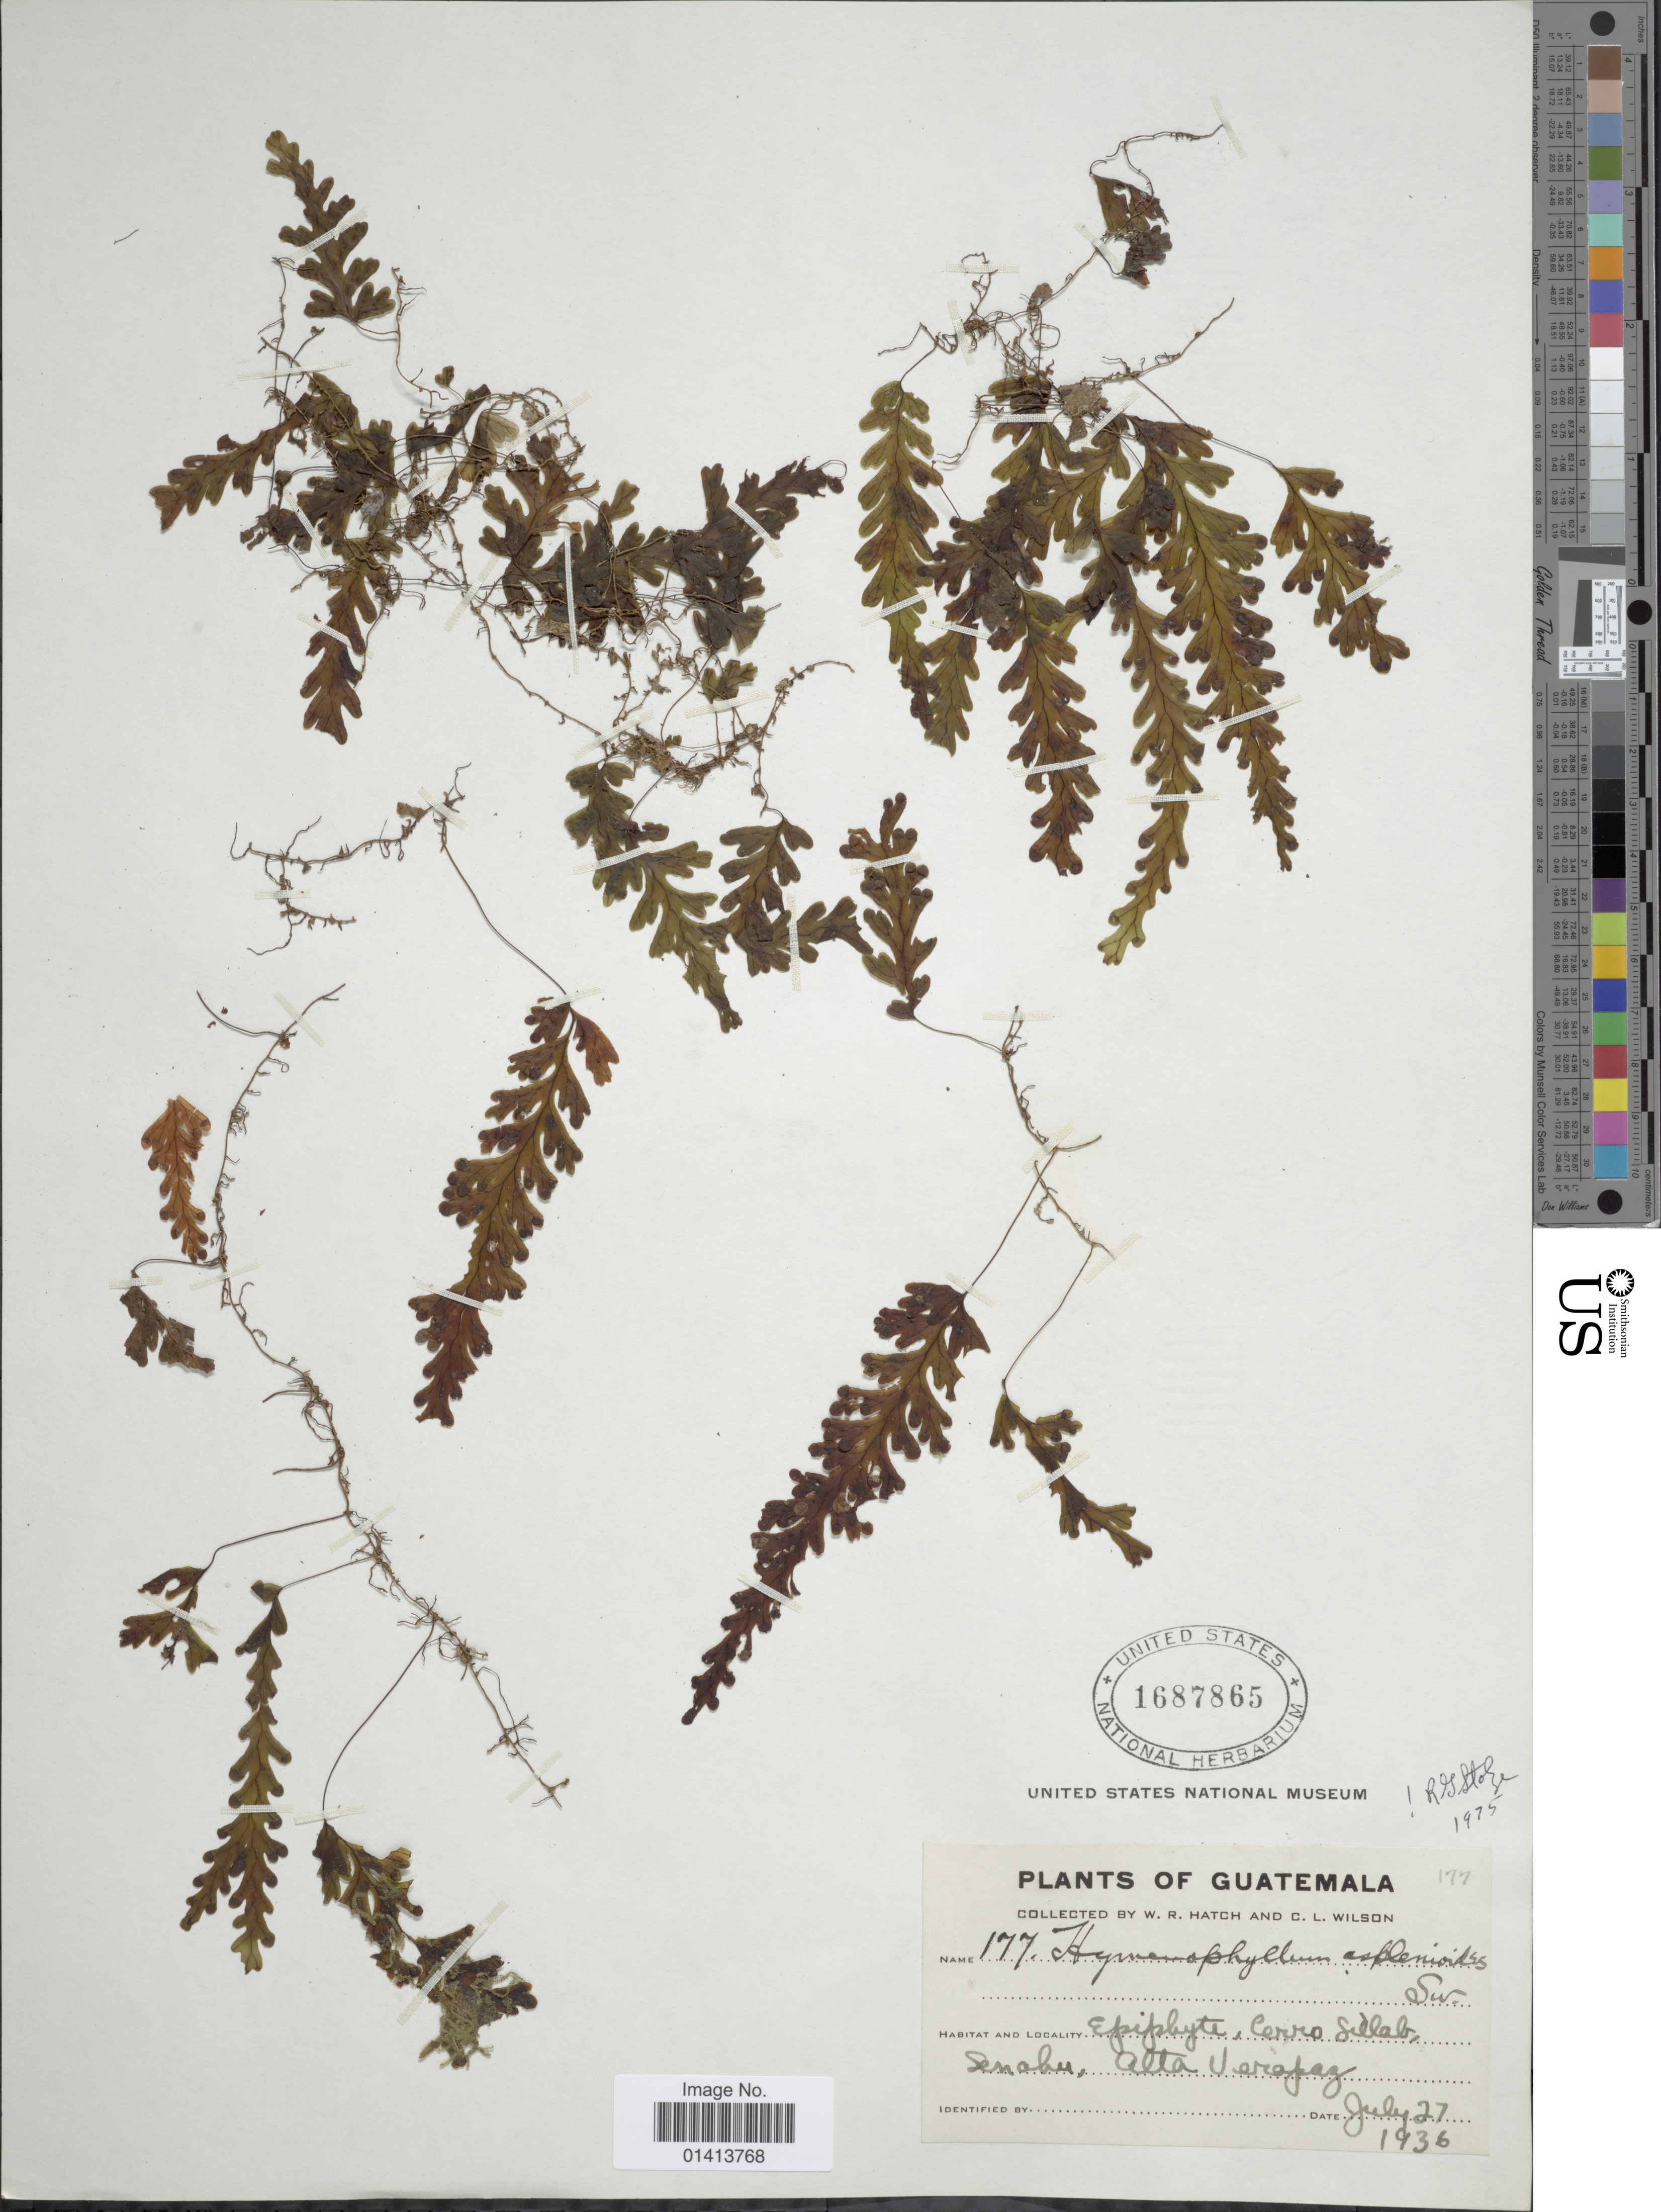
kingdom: Plantae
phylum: Tracheophyta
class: Polypodiopsida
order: Hymenophyllales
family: Hymenophyllaceae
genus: Hymenophyllum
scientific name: Hymenophyllum asplenioides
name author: (Sw.) Sw.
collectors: W. Hatch & C. L. Wilson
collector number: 177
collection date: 1936-07-27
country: Guatemala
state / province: Alta Verapaz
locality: Cerro Sillab, Senahu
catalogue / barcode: US 1687865